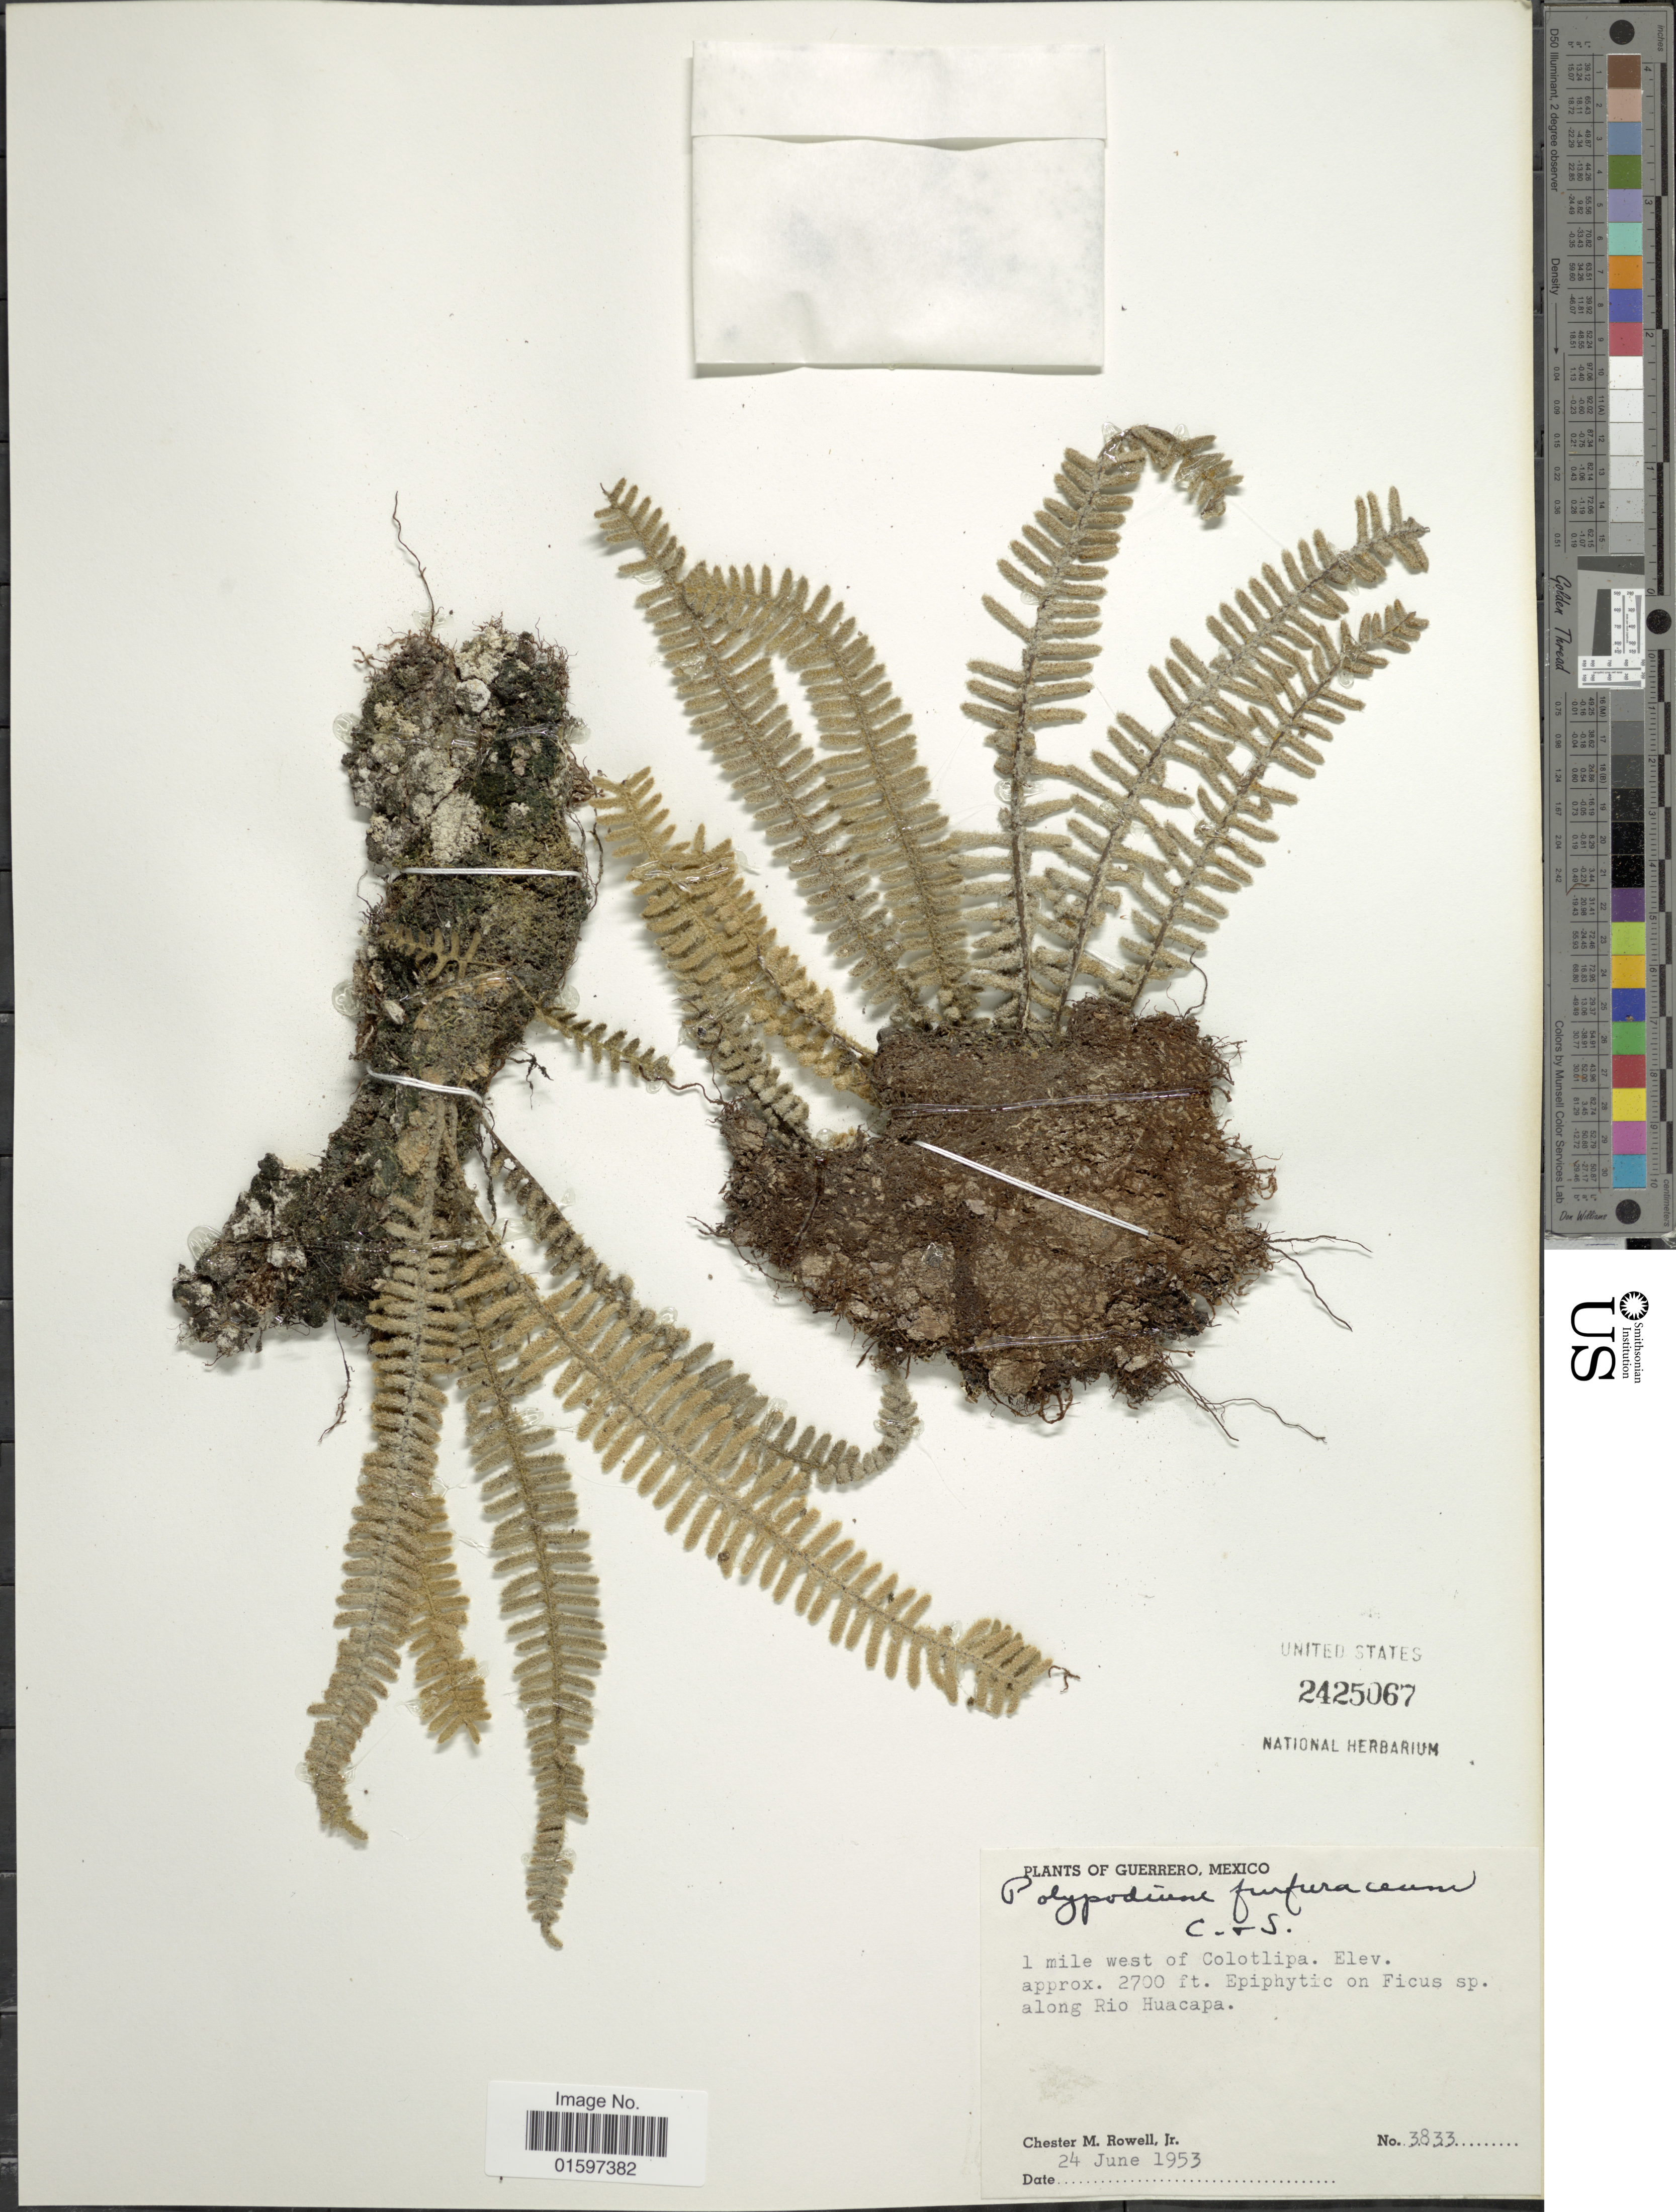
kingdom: Plantae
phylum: Tracheophyta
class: Polypodiopsida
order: Polypodiales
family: Polypodiaceae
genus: Pleopeltis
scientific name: Pleopeltis furfuracea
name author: (Schltdl. & Cham.) A.R. Sm. & Tejero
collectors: C. M. Rowell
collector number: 3833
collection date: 1953-06-24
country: Mexico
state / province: Guerrero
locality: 1 mile west of Colotlipa, along Huacapa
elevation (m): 823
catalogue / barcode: US 2425067